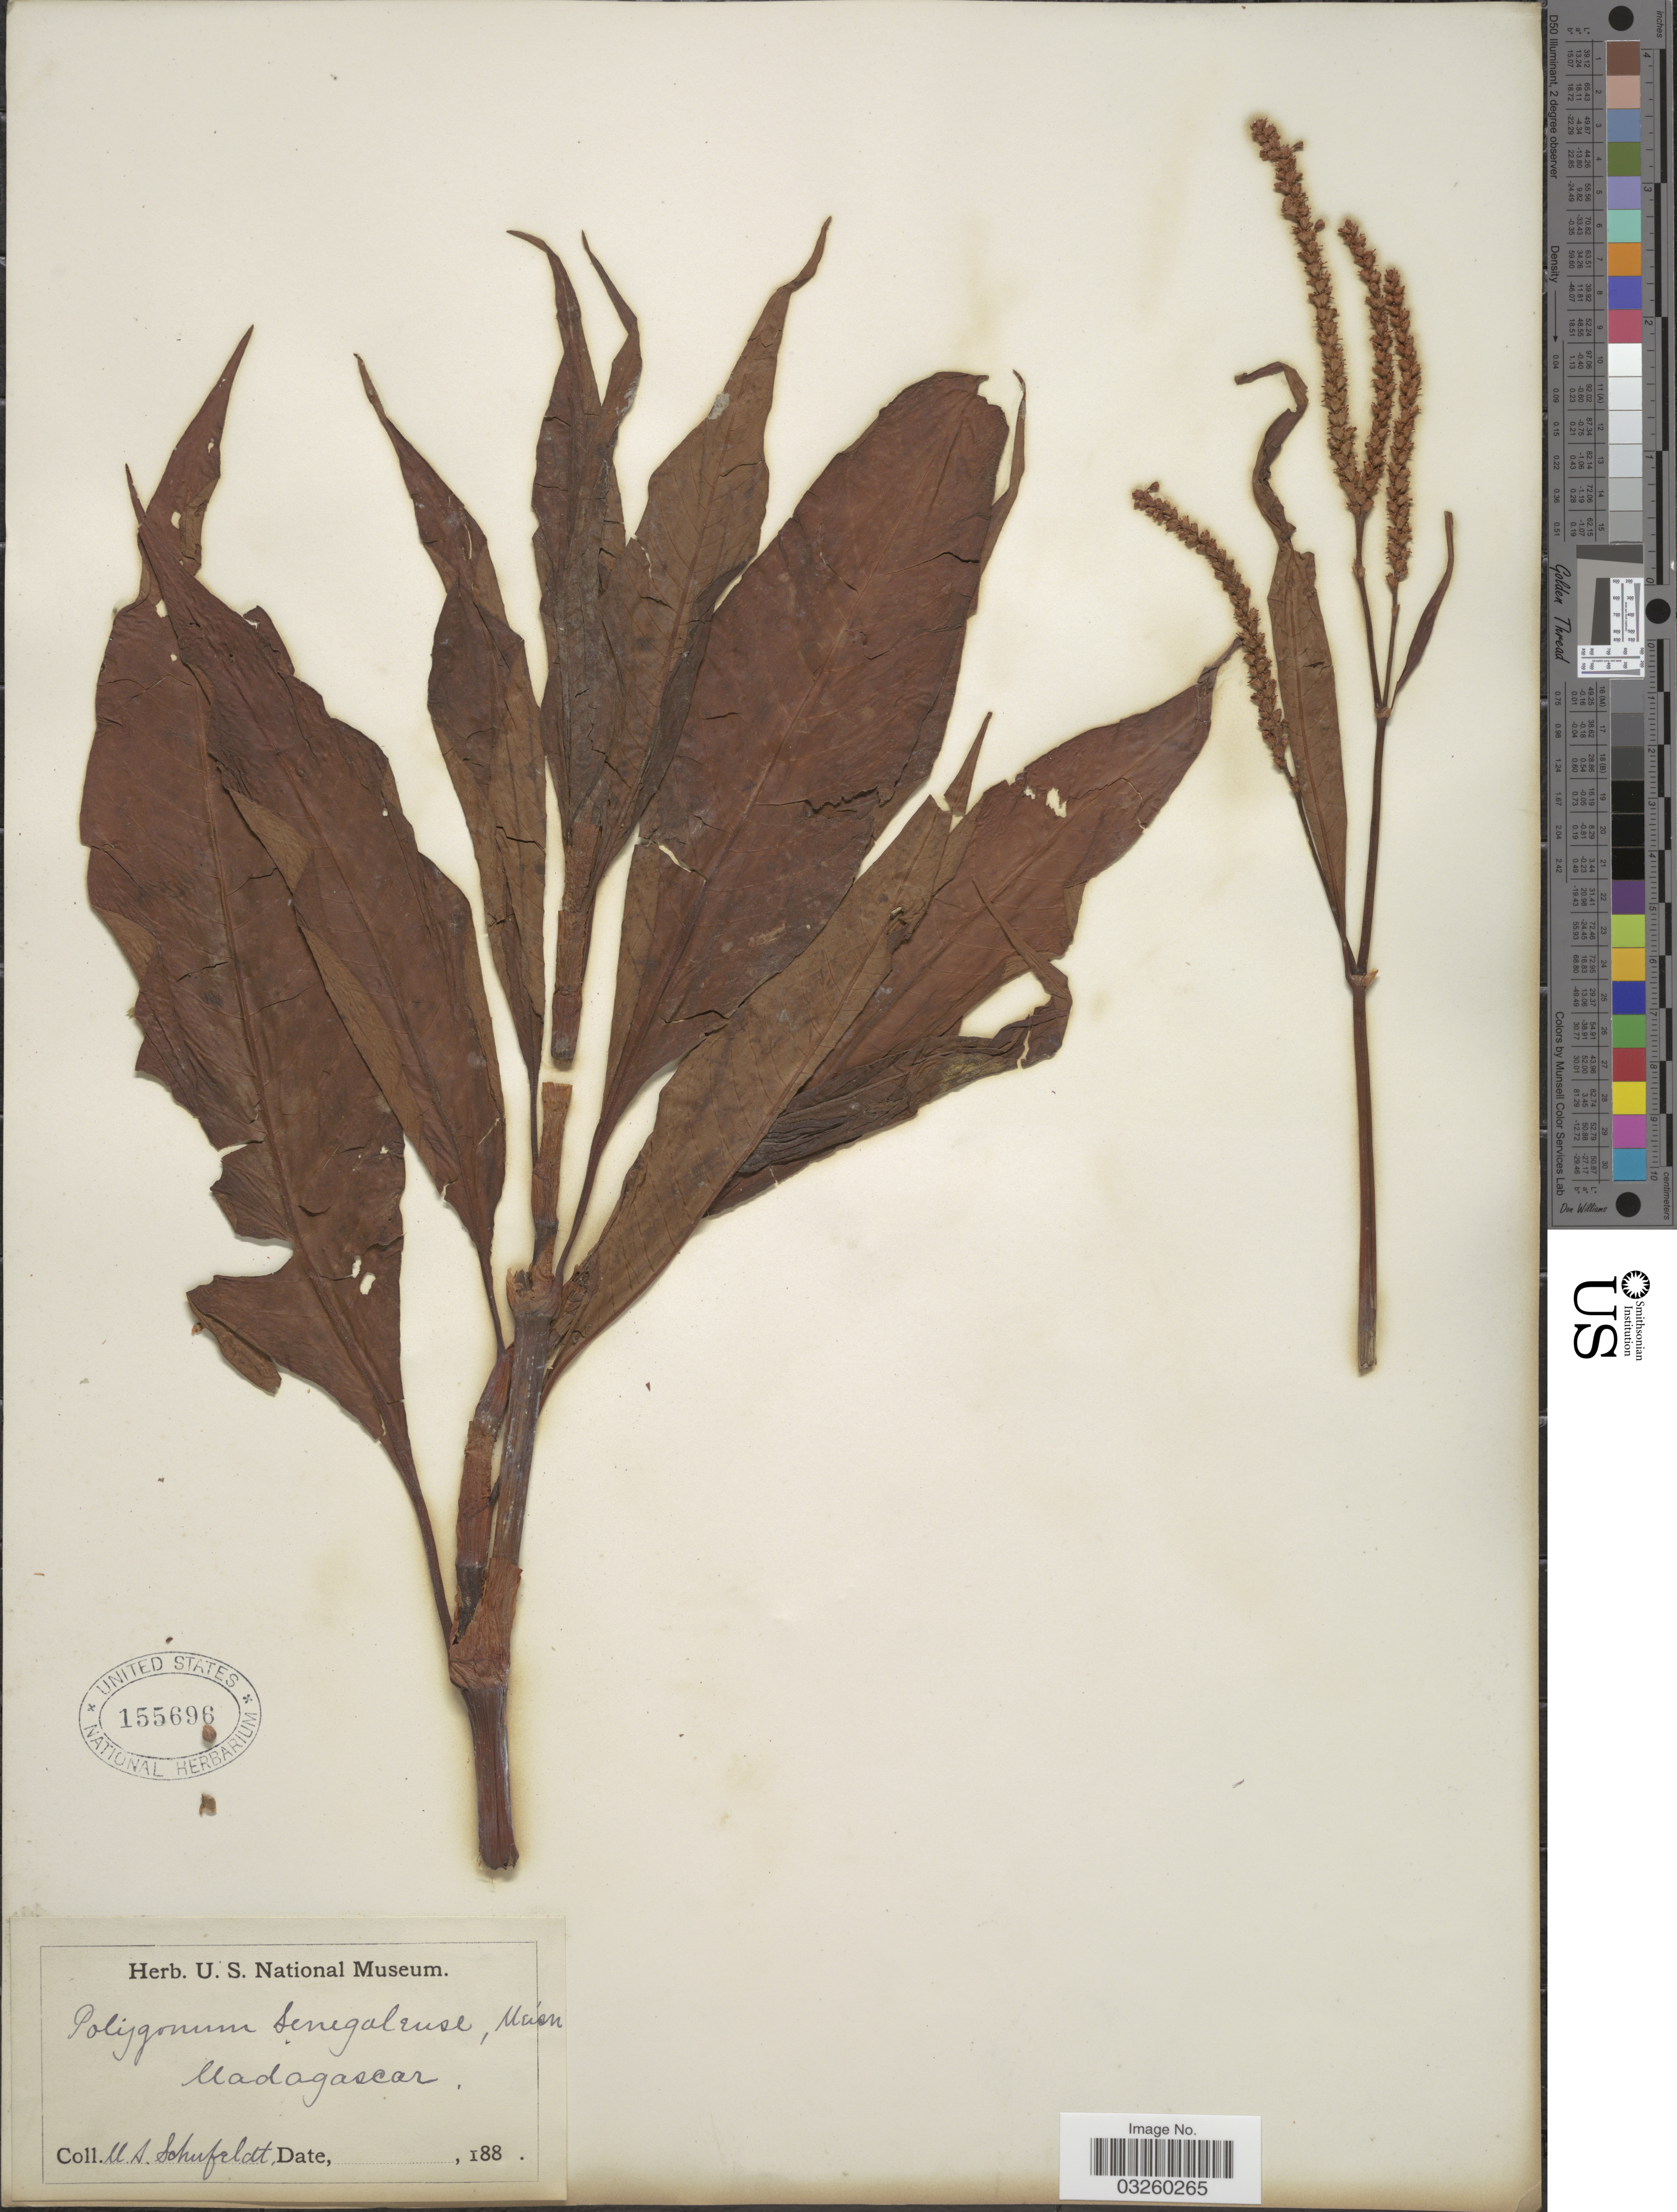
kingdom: Plantae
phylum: Tracheophyta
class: Magnoliopsida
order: Caryophyllales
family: Polygonaceae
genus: Polygonum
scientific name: Polygonum senegalense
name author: Meisn.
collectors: U. Schufeldt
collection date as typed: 188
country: Madagascar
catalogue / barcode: US 155696